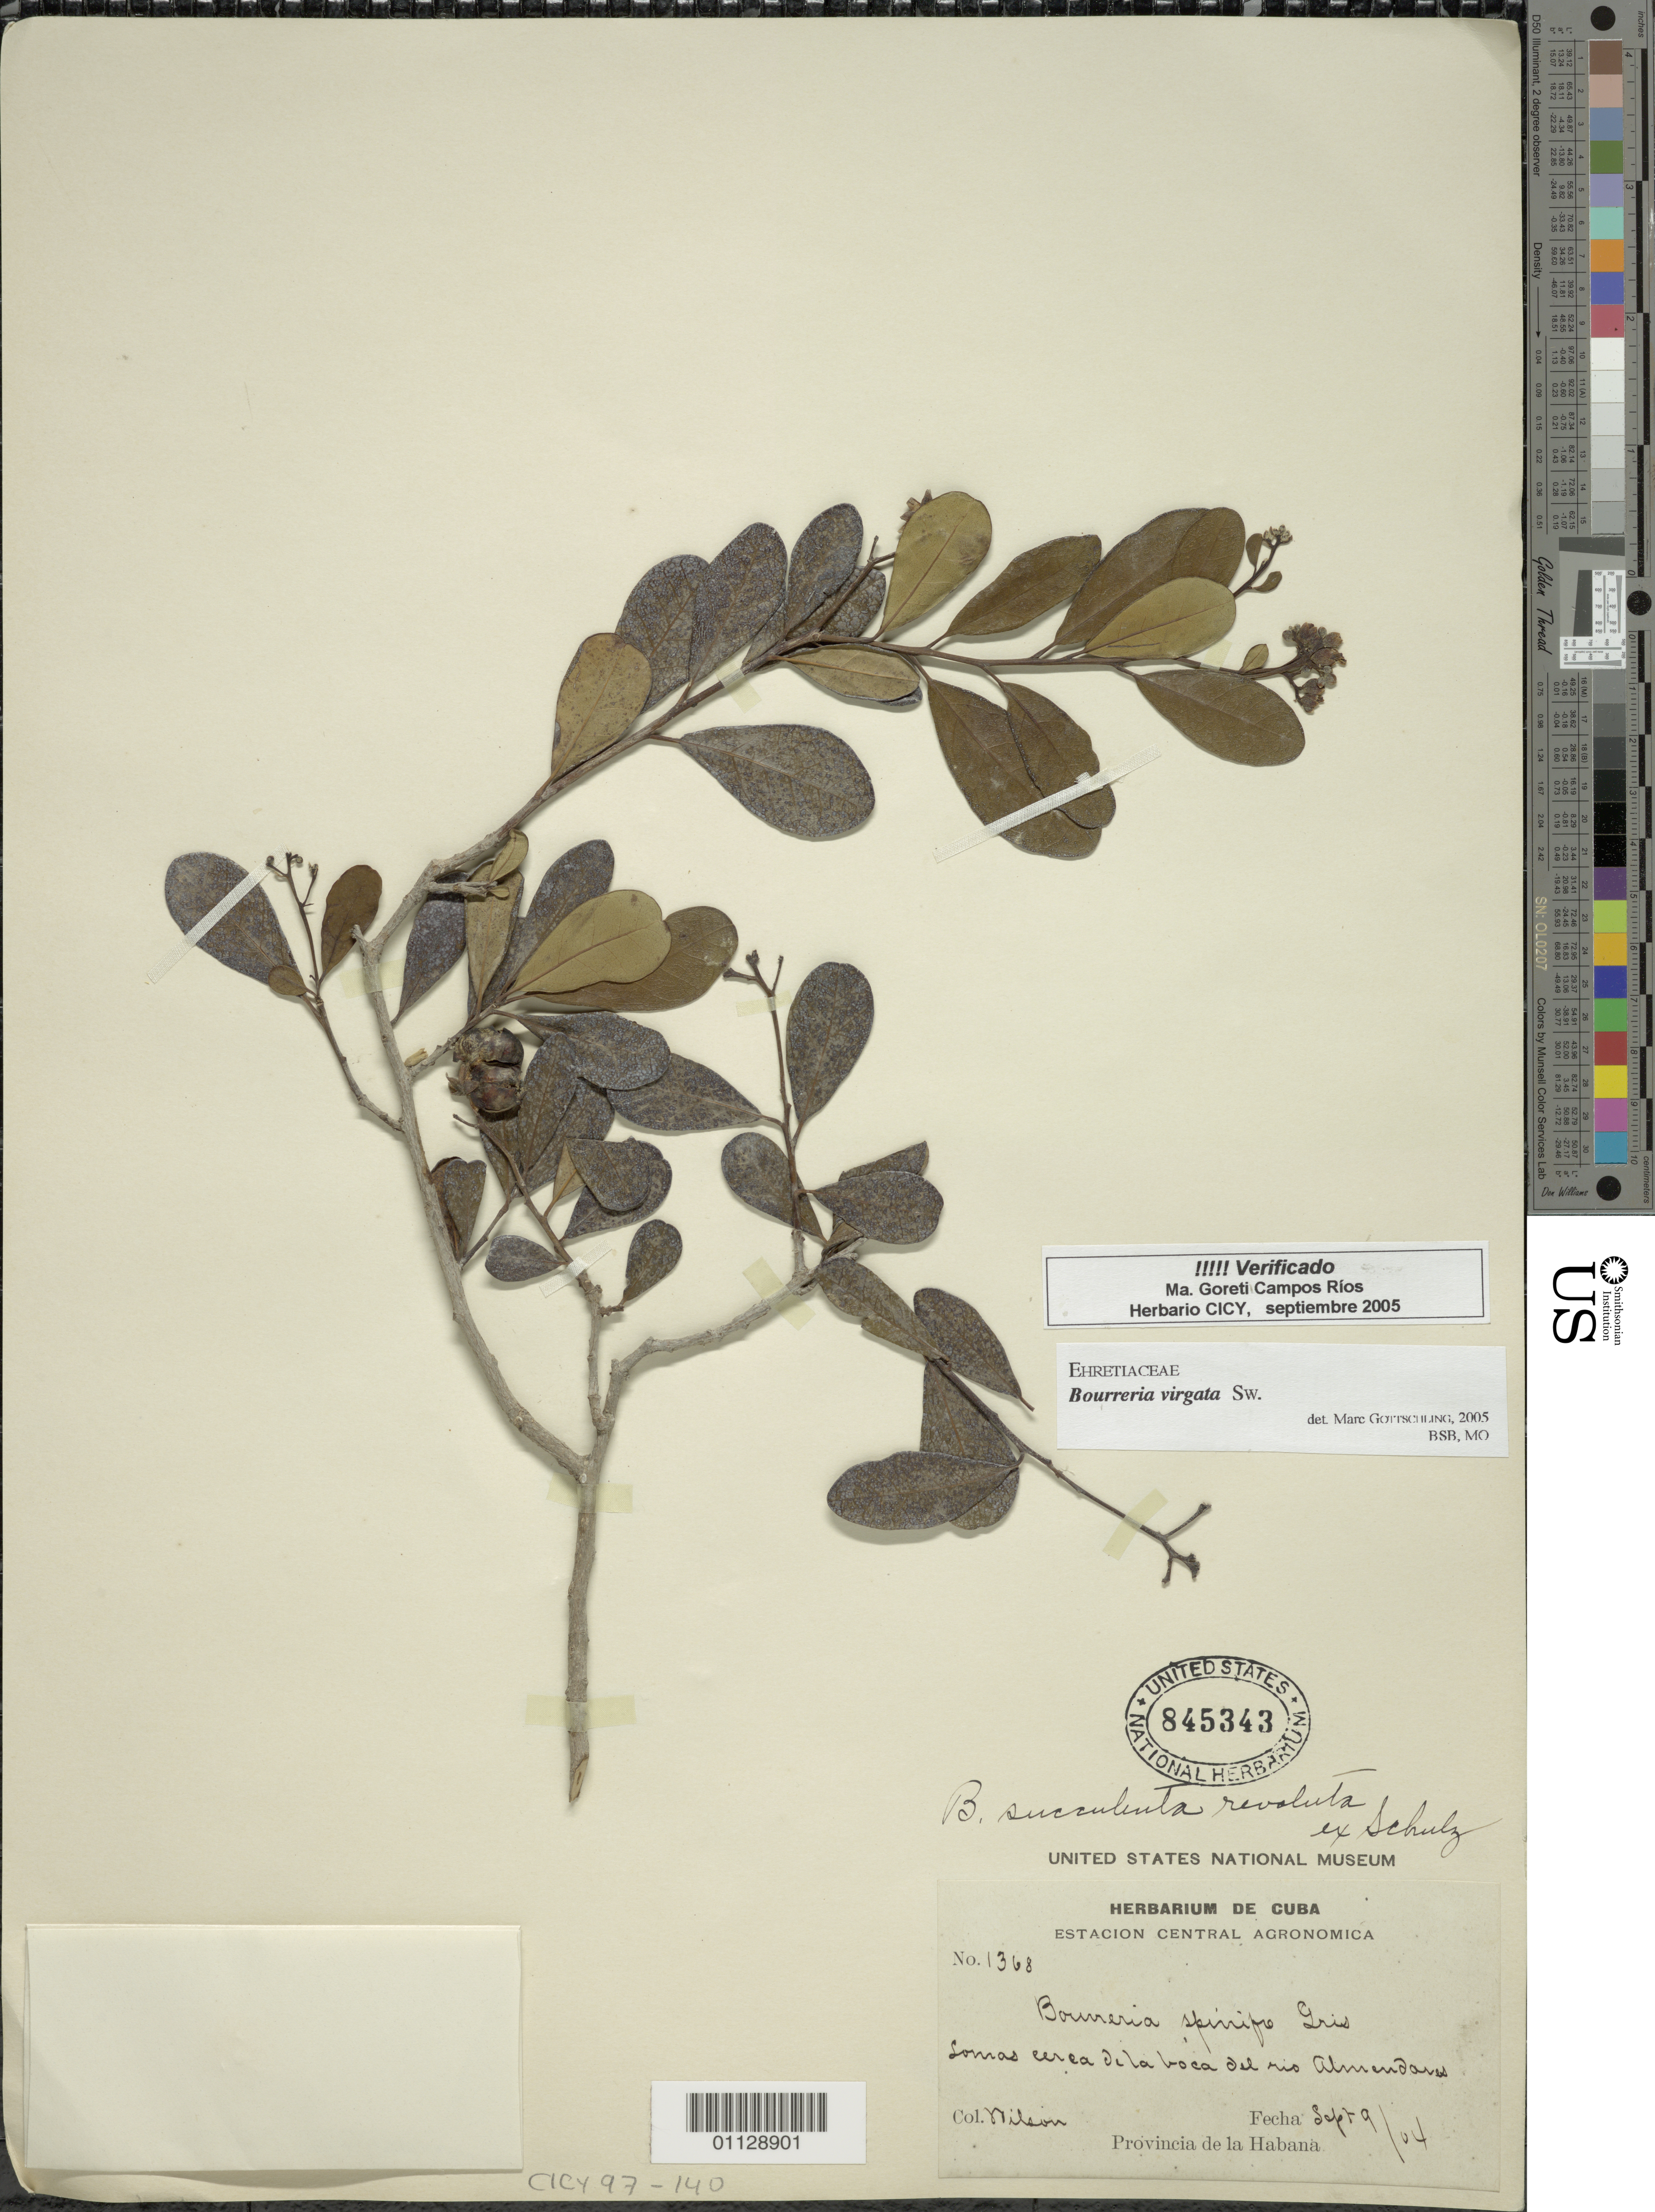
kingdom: Plantae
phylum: Tracheophyta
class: Magnoliopsida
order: Boraginales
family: Ehretiaceae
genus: Bourreria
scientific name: Bourreria virgata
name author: (Sw.) G. Don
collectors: P. Wilson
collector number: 1368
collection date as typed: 09 Sep 1904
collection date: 1904-09-09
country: Cuba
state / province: La Habana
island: Cuba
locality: Areas near the mouth of Amendares river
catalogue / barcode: US 845343